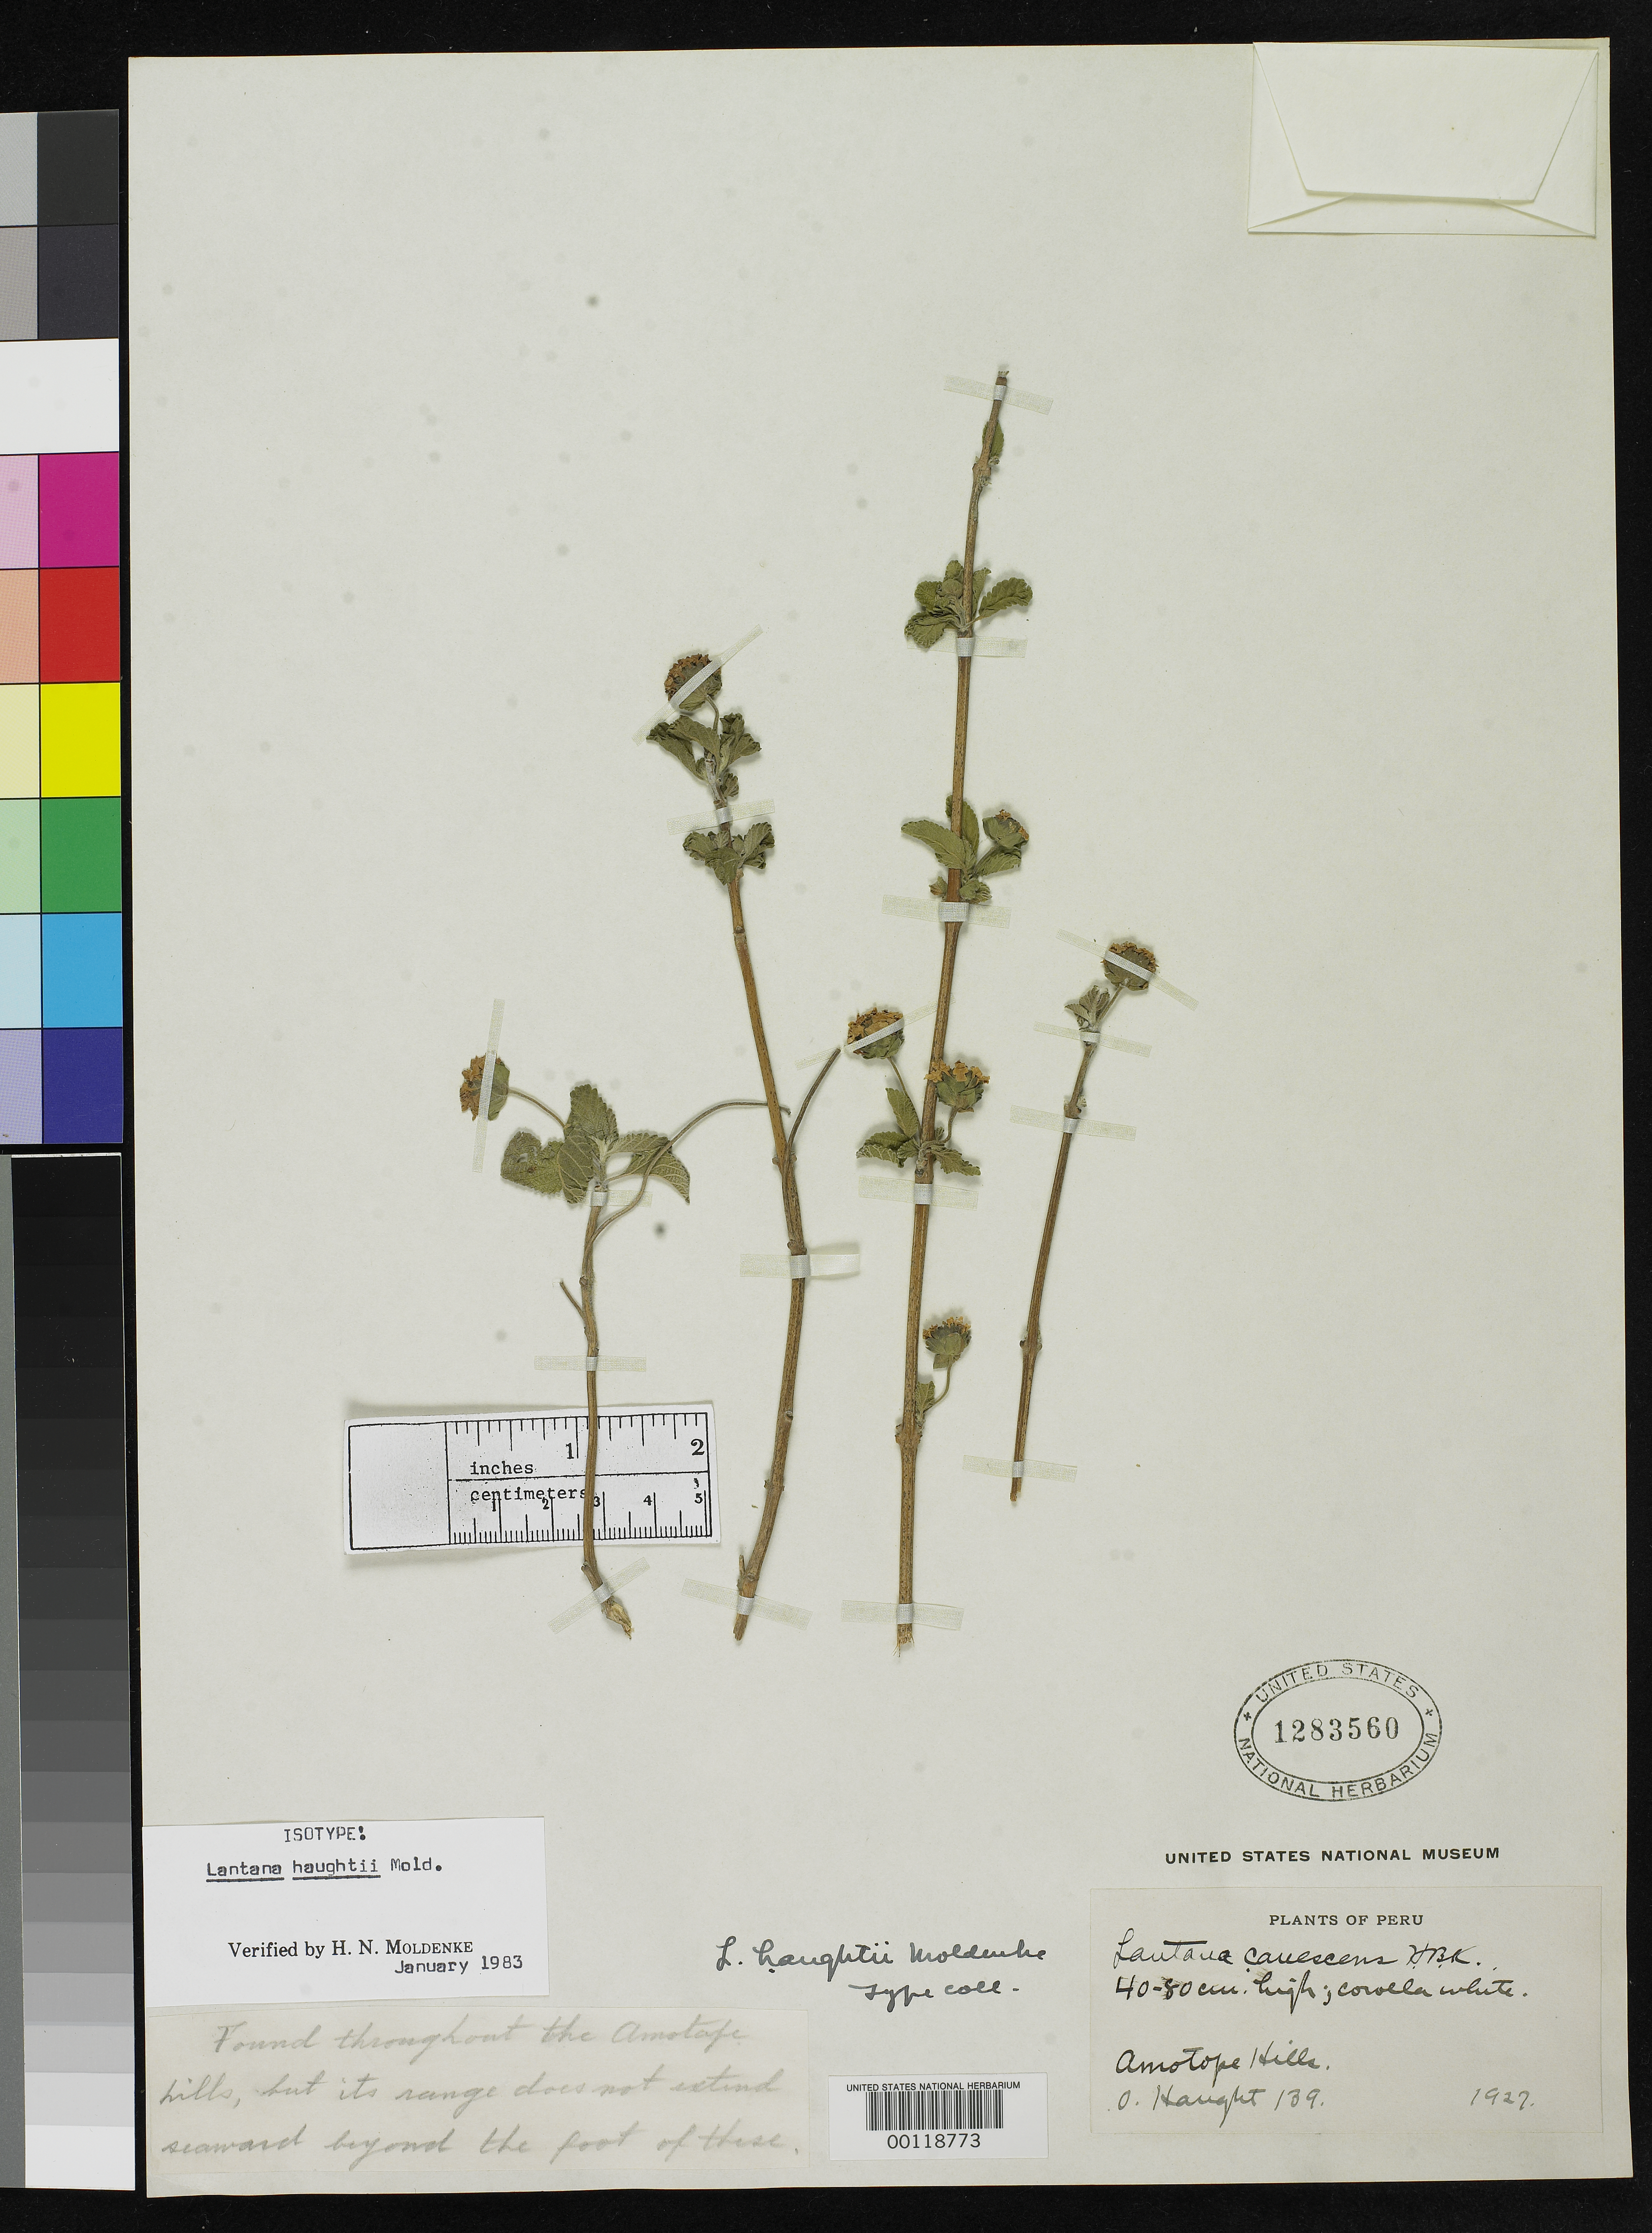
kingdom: Plantae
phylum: Tracheophyta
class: Magnoliopsida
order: Lamiales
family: Verbenaceae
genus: Lantana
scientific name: Lantana haughtii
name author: Moldenke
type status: Isotype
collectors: O. L. Haught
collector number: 139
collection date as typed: Nov 1927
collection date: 1927-11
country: Peru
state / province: Piura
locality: Amotope Hills.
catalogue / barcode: US 1283560